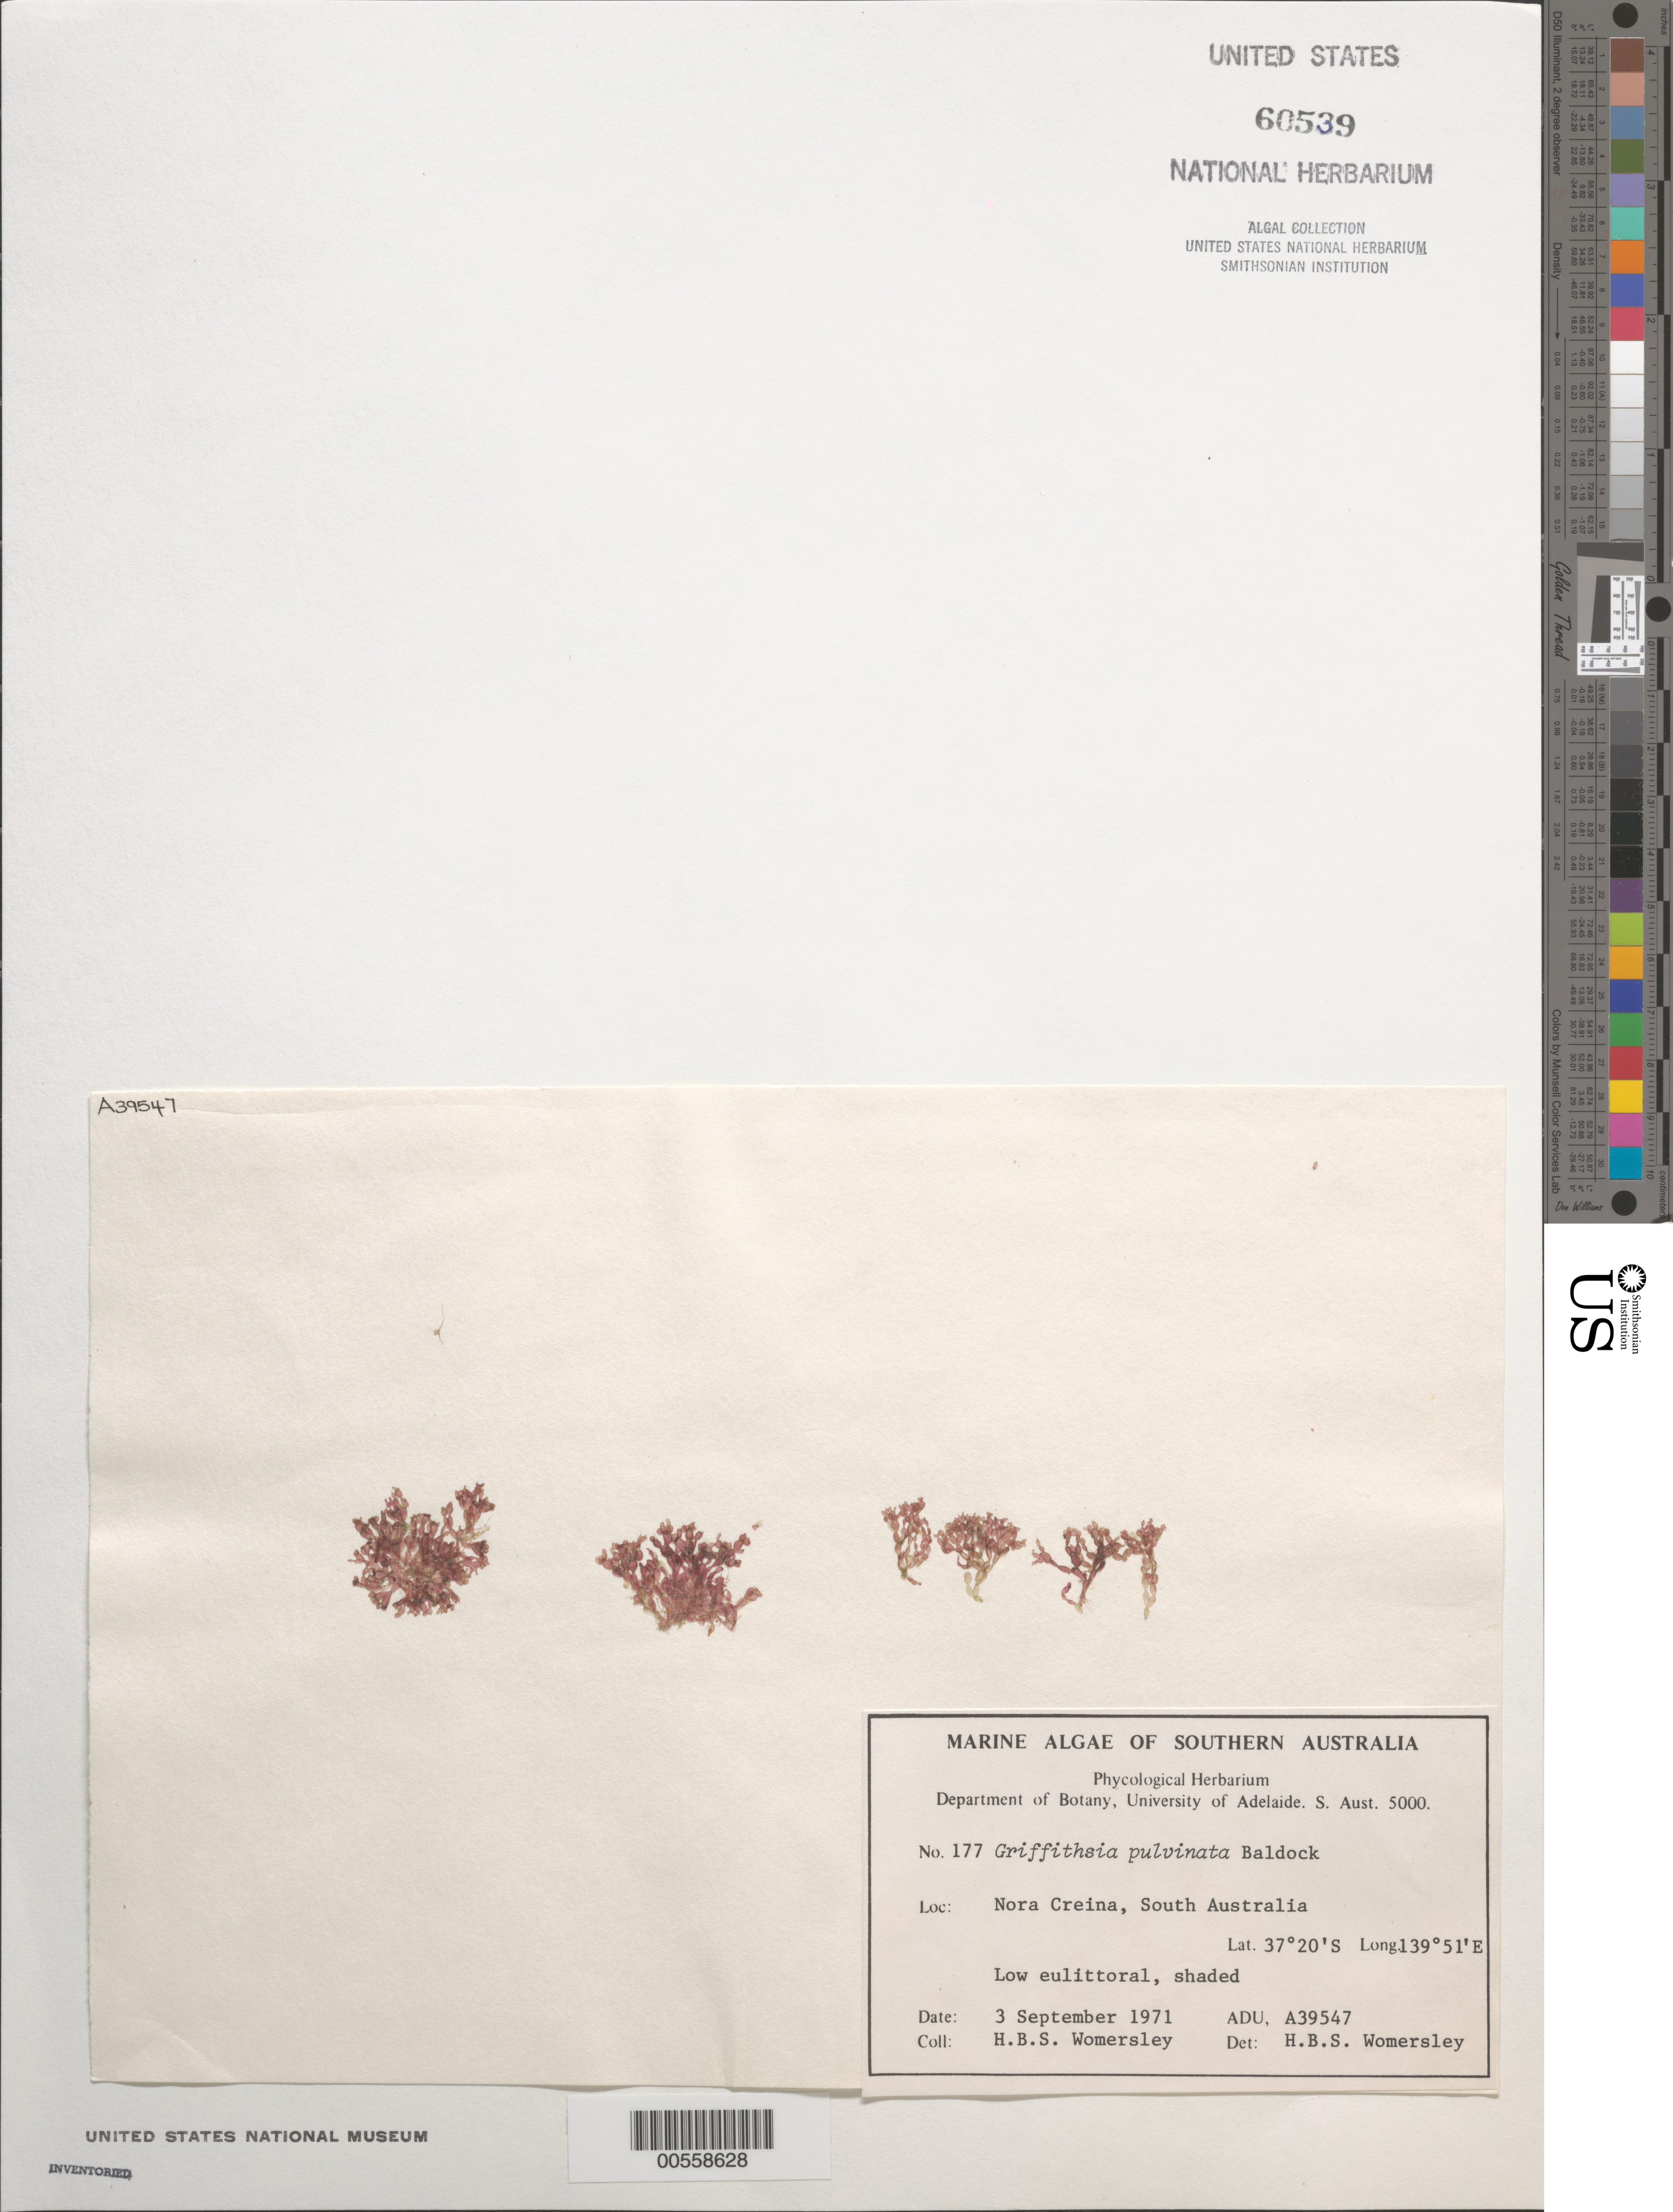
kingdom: Plantae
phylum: Rhodophyta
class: Florideophyceae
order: Ceramiales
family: Wrangeliaceae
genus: Griffithsia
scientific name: Griffithsia pulvinata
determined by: Womersley, H. B. S.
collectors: H. B. S. Womersley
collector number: A39547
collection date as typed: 03 Sep 1971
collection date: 1971-09-03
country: Australia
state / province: South Australia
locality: Nora Creina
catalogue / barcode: US 60539